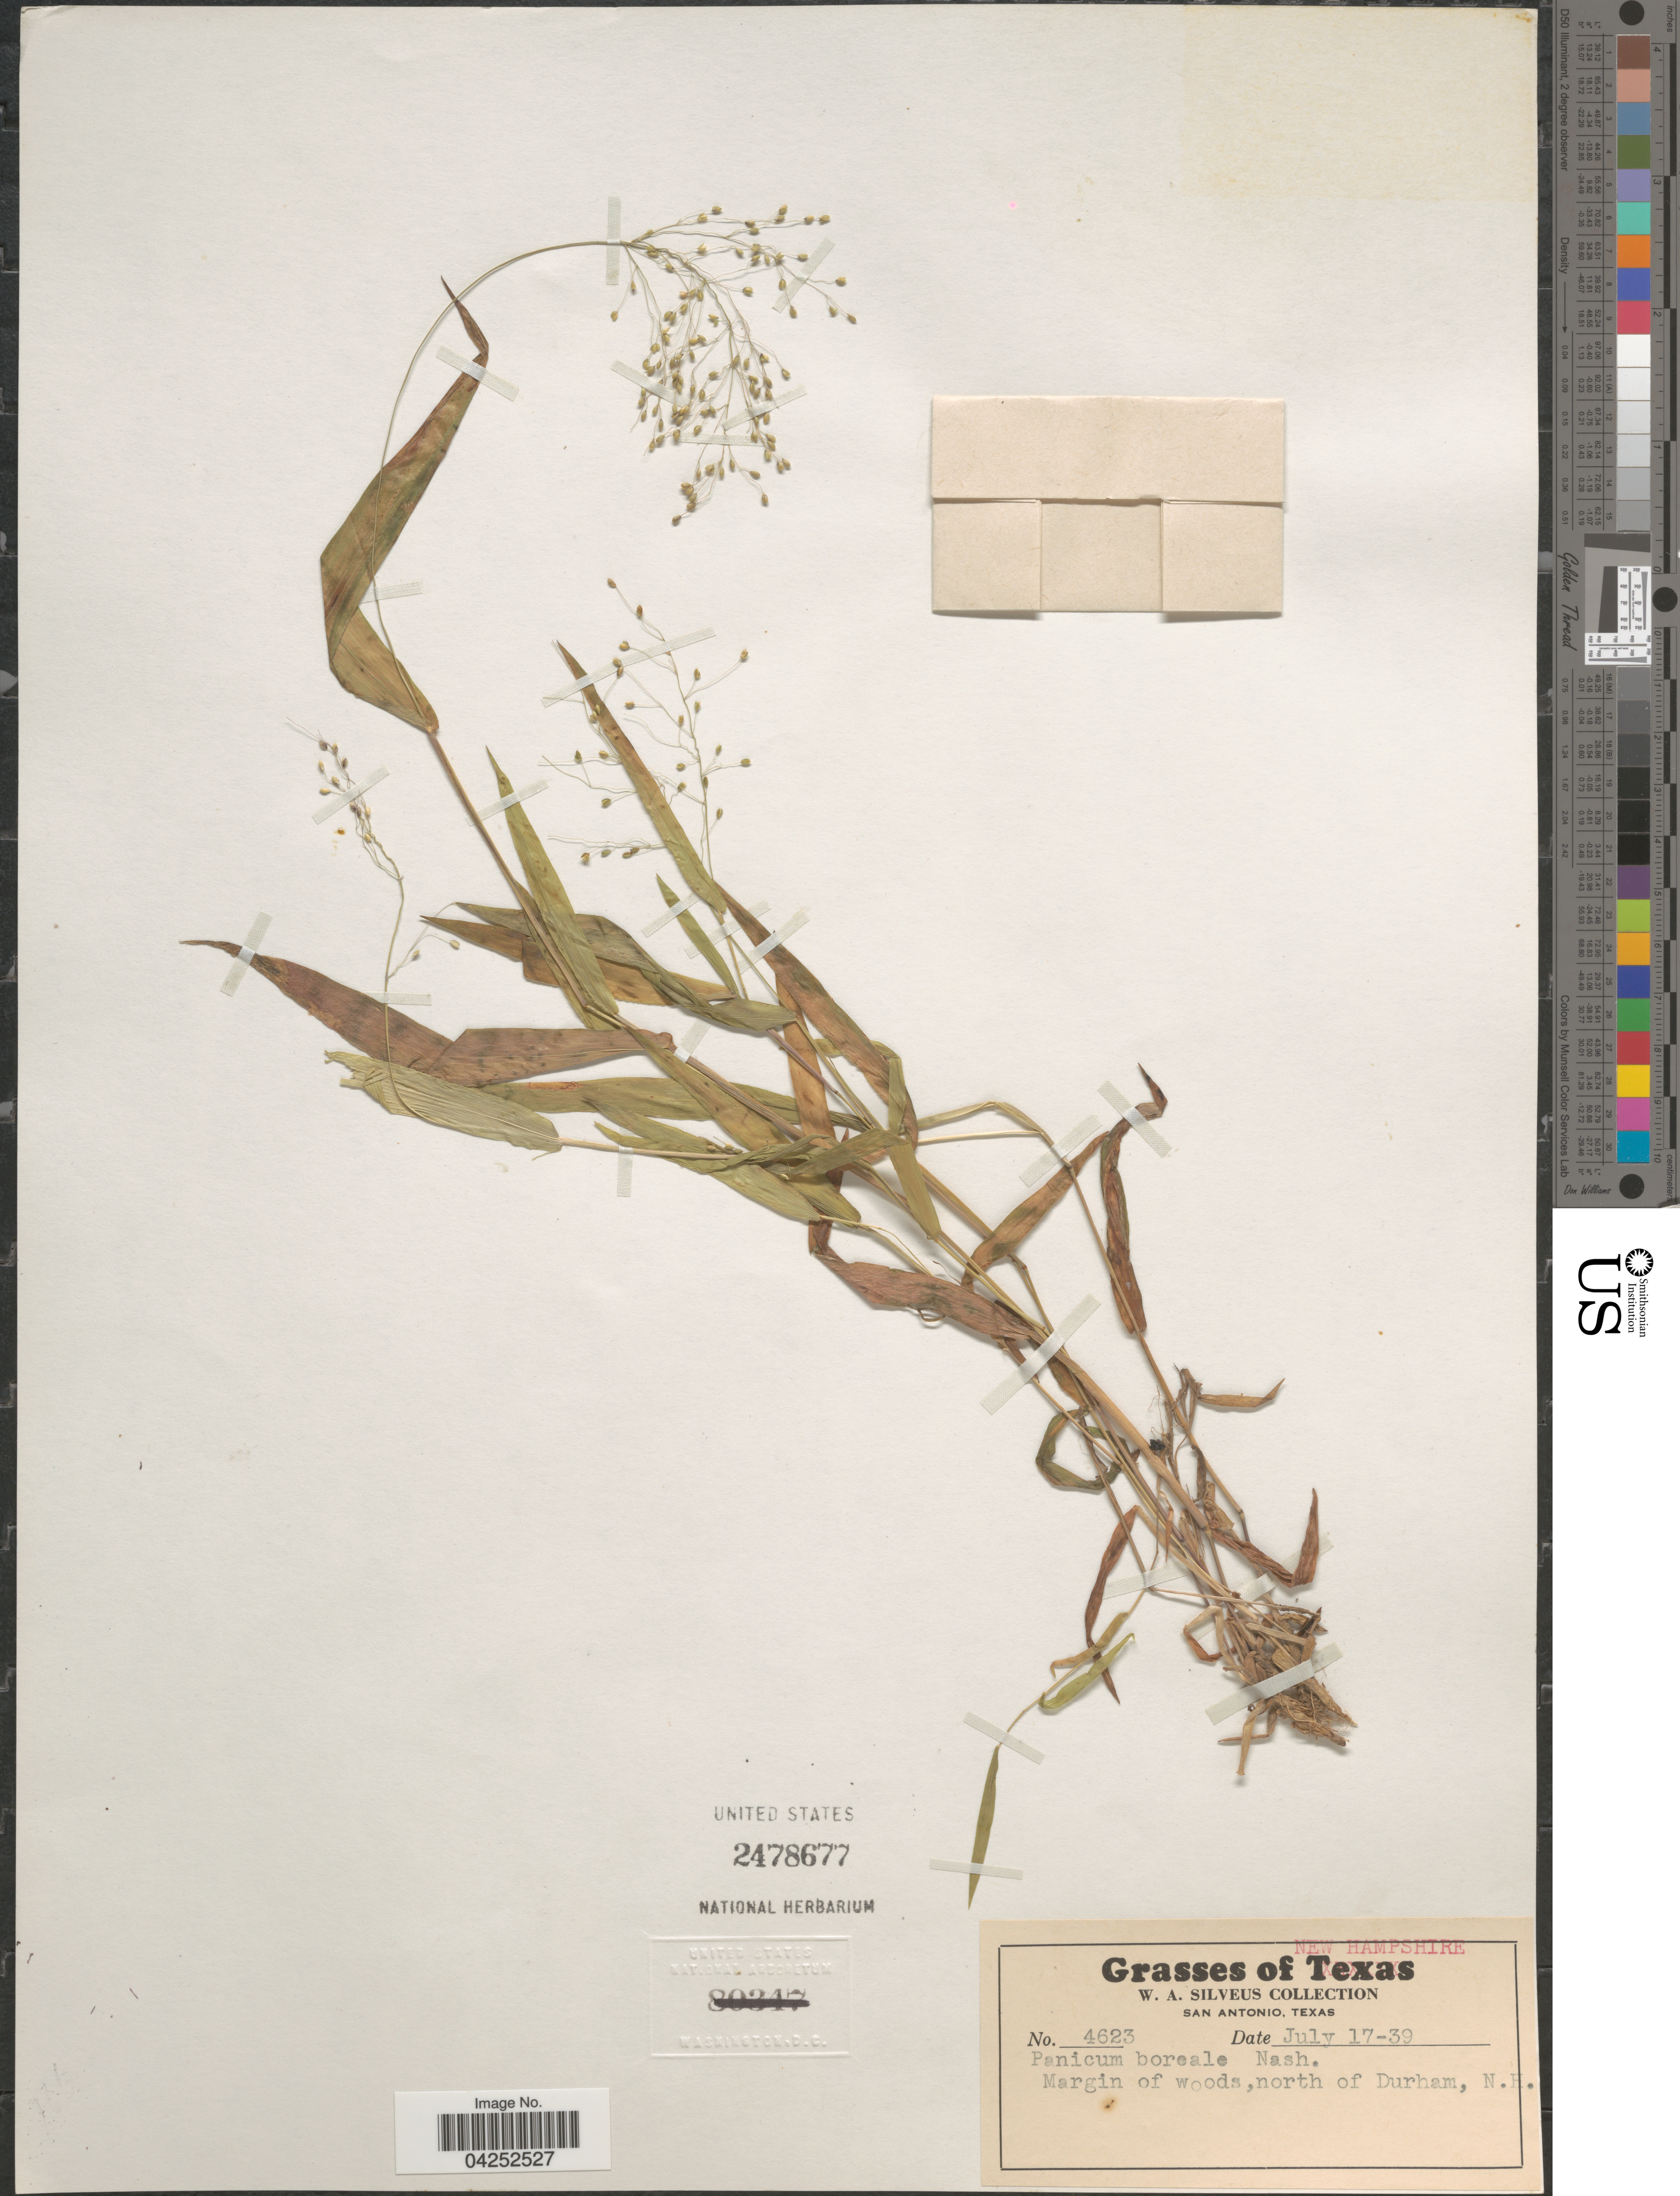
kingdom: Plantae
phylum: Tracheophyta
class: Liliopsida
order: Poales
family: Poaceae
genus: Dichanthelium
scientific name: Dichanthelium boreale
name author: (Nash) Freckmann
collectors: W. Silveus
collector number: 4623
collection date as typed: Transcribed d/m/y: 17/7/39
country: United States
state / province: New Hampshire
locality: Margin of woods, north of Durham.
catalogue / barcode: US 2478677